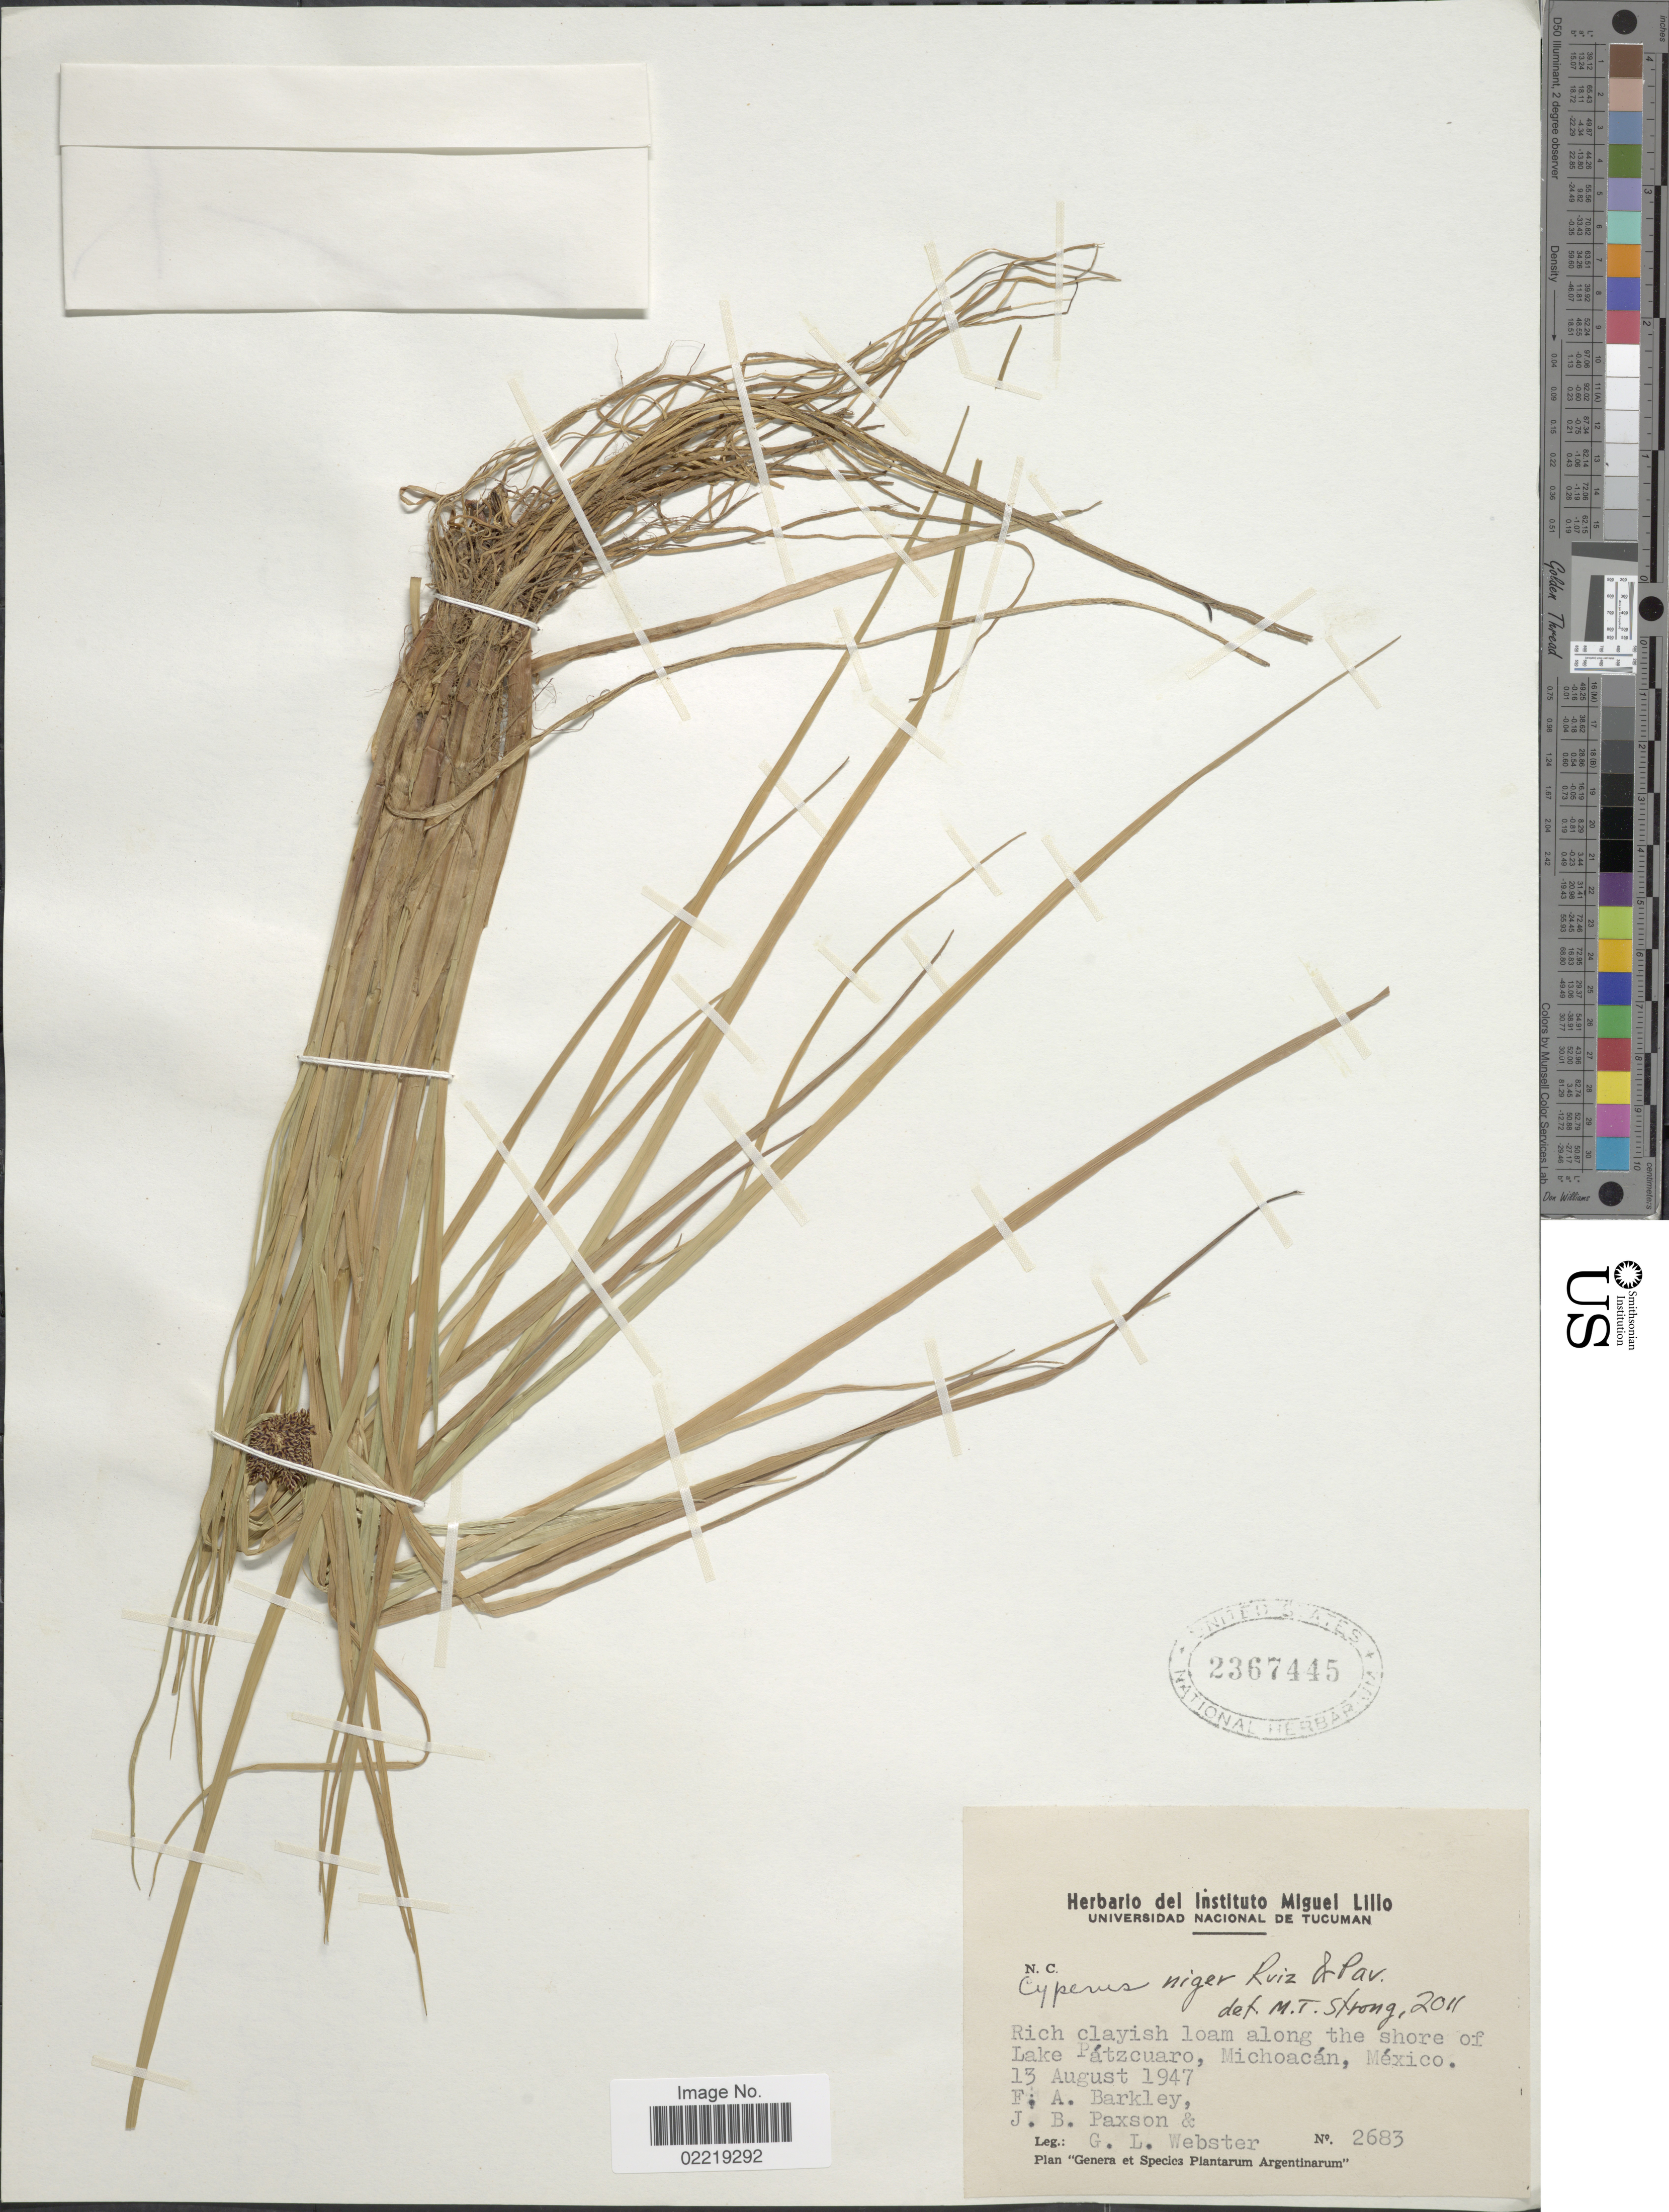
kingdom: Plantae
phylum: Tracheophyta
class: Liliopsida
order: Poales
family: Cyperaceae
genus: Cyperus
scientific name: Cyperus niger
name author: Ruiz & Pav.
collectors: F. A. Barkley, J. B. Paxson & G. L. Webster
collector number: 2683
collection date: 1947-08-13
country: Mexico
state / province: Michoacán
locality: Along the shore of Lake Patzcuaro, Michoacan, Mexico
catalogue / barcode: US 2367445